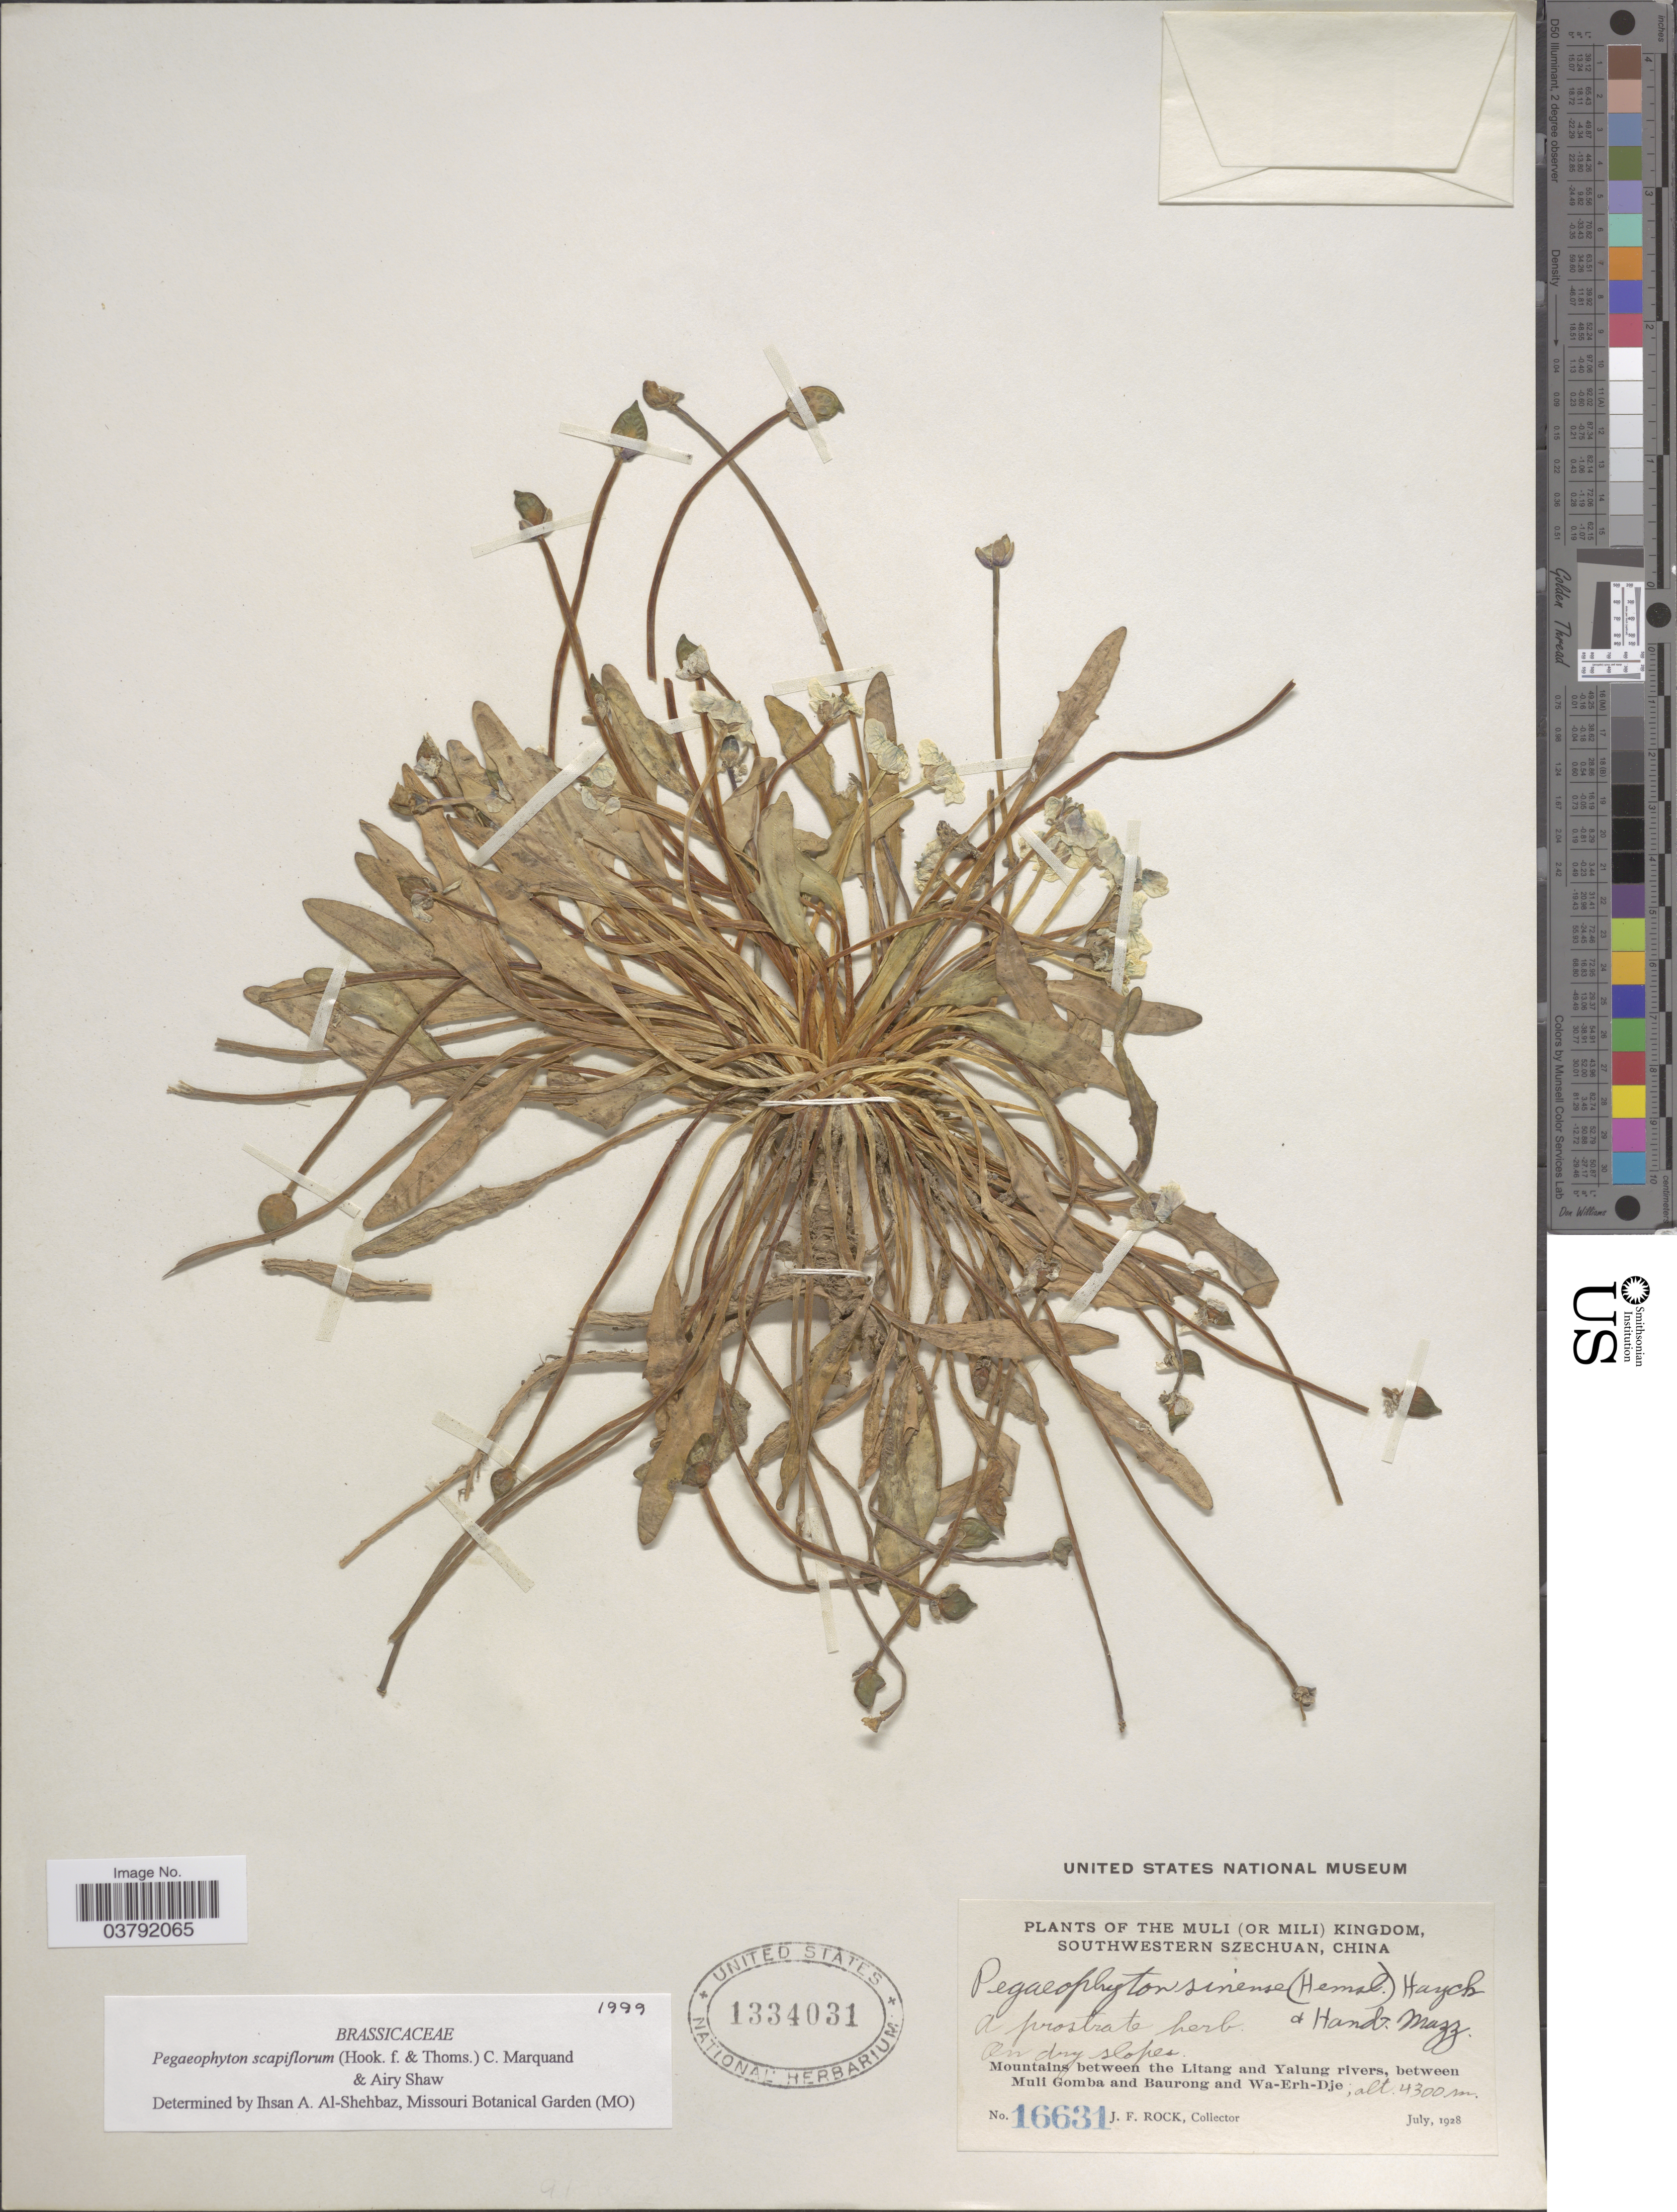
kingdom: Plantae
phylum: Tracheophyta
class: Magnoliopsida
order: Brassicales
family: Brassicaceae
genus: Pegaeophyton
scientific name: Pegaeophyton scapiflorum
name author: (Hook. f. & Thomson) C. Marquand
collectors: J. Rock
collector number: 16631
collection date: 1928-07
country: China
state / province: Sichuan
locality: The Muli (or Mili) Kingdom, Southwestern Szechuan. Mountains between the Litang and Yalung rivers, between Muli Gomba and Baurong and Wa-Erh-Dje.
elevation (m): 4300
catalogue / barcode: US 1334031